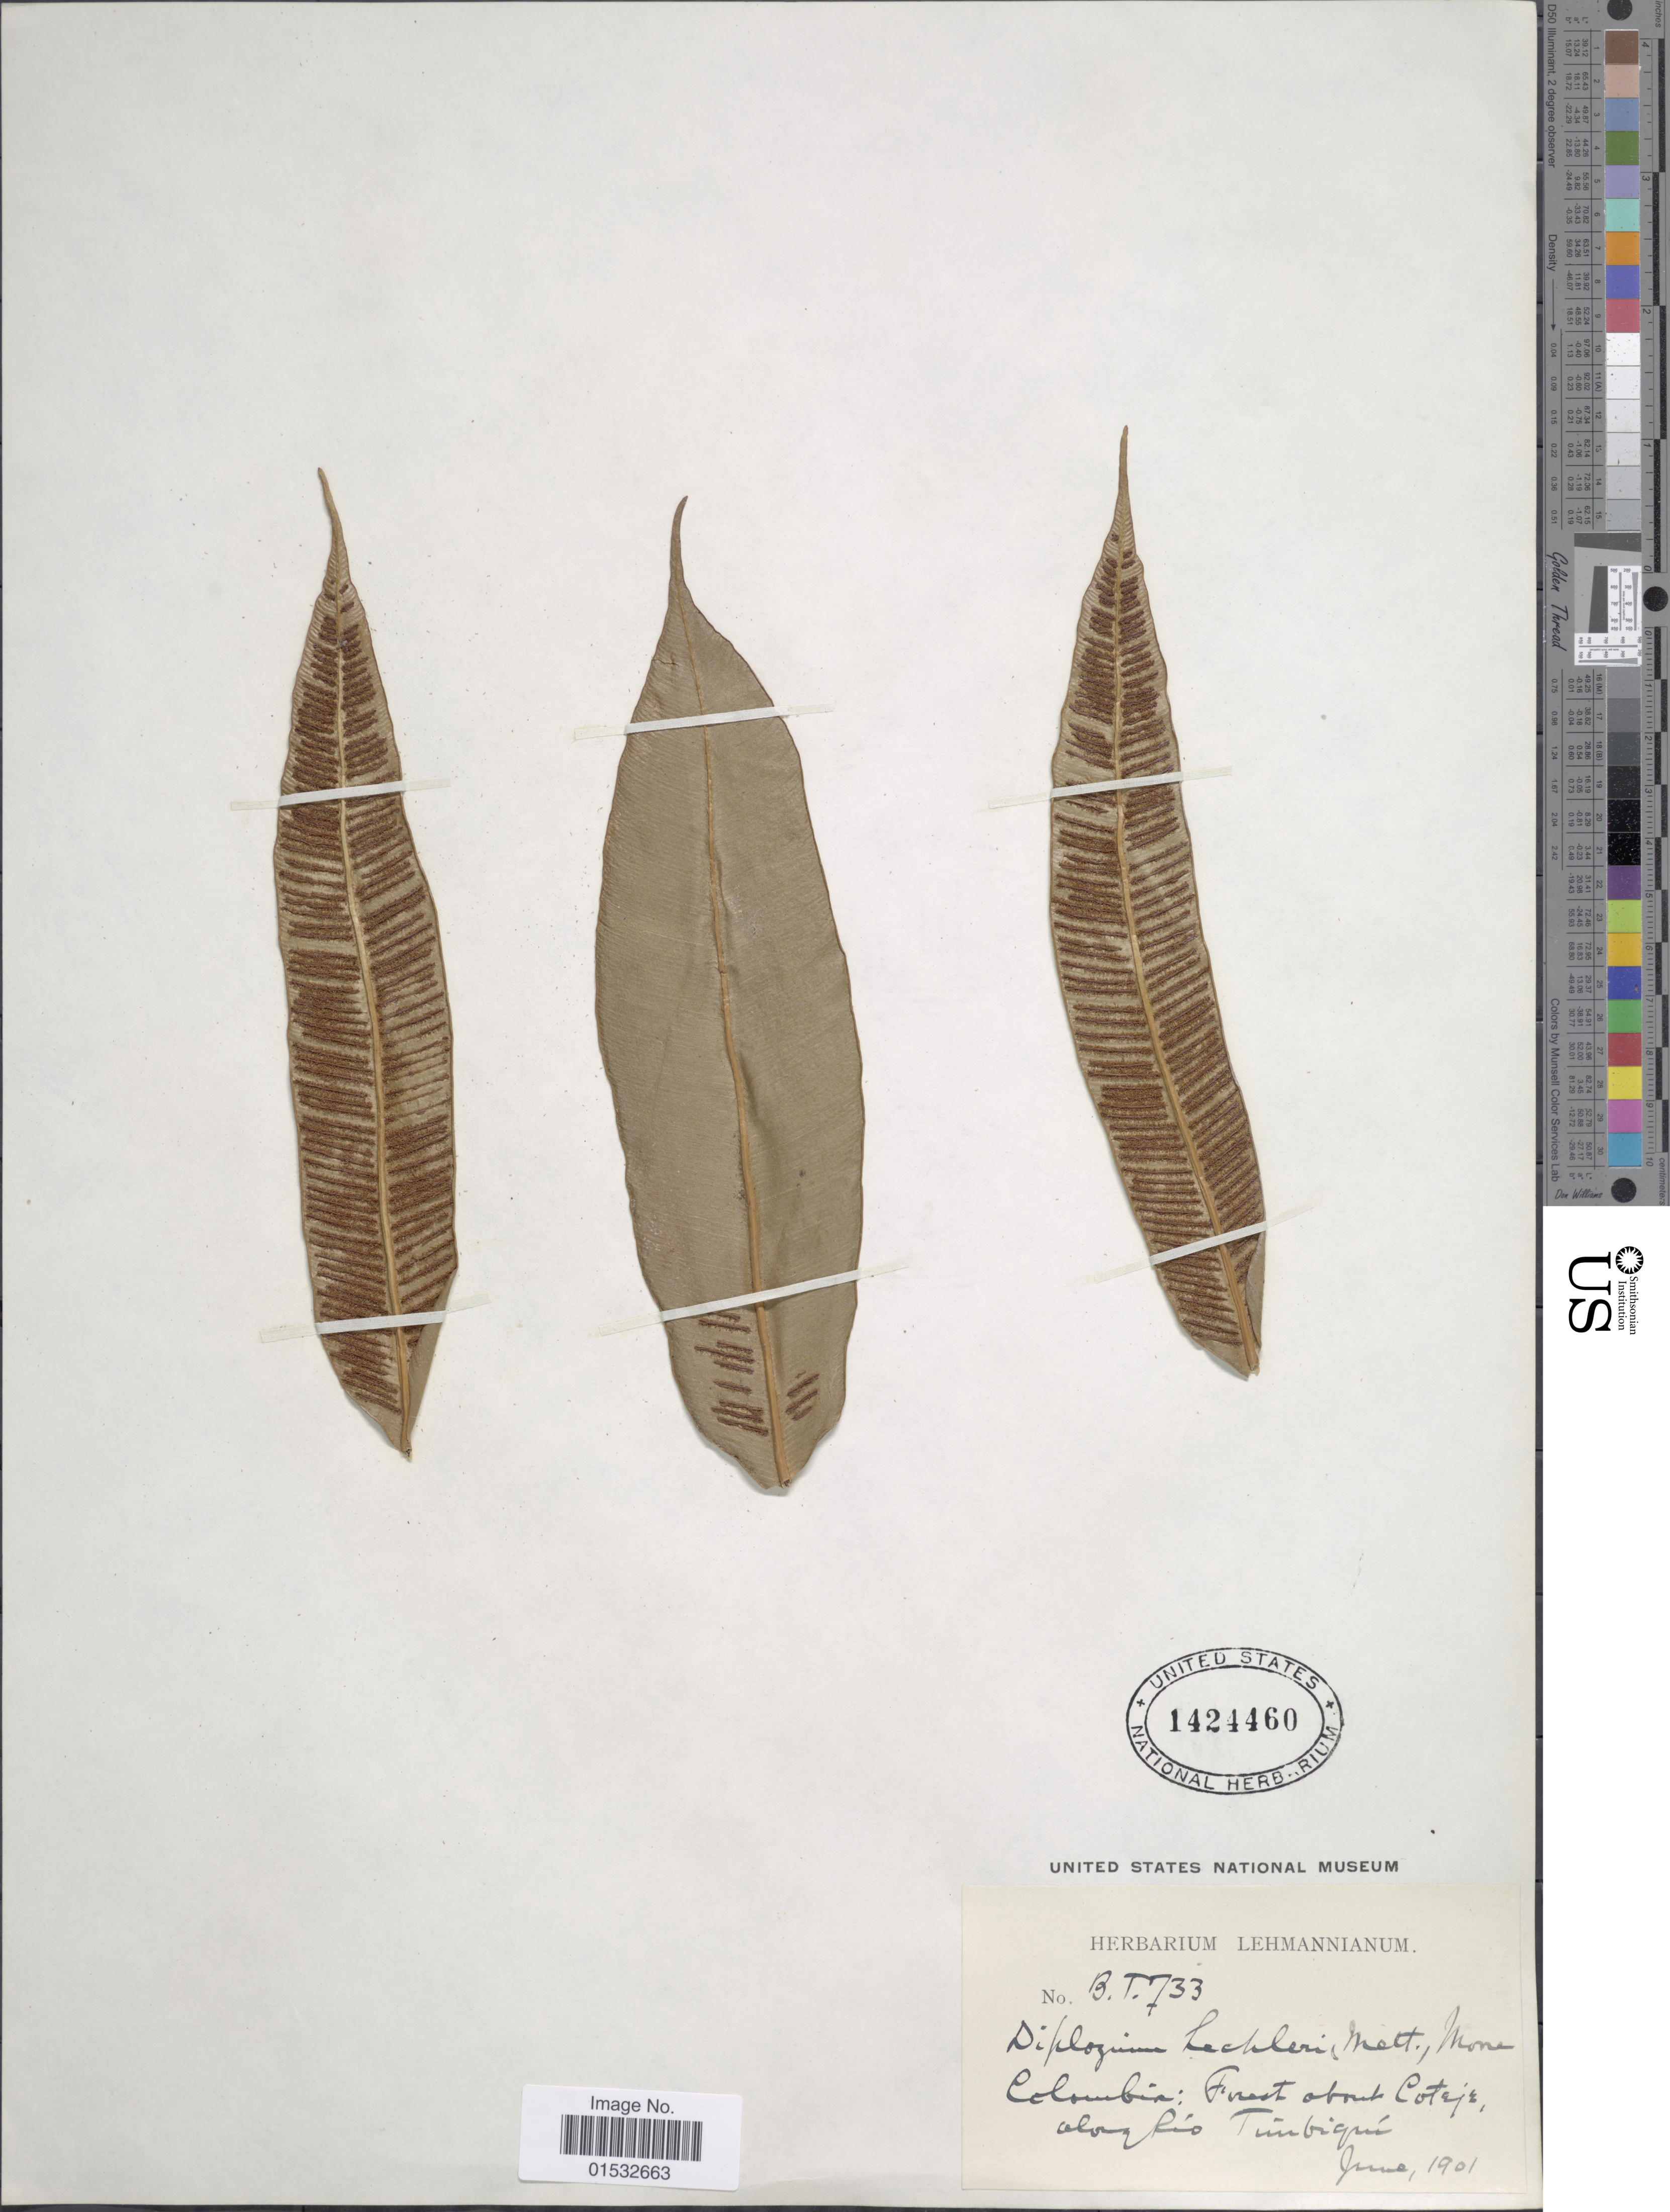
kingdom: Plantae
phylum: Tracheophyta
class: Polypodiopsida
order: Polypodiales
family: Desmophlebiaceae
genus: Desmophlebium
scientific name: Desmophlebium lechleri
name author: (Mett.) Mynssen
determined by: Reis, A.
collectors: ex herb. Lehmannianum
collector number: B. T. 733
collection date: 1901-06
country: Colombia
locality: Forest about Coteje, along Rio Timbiqui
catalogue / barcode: US 1424460